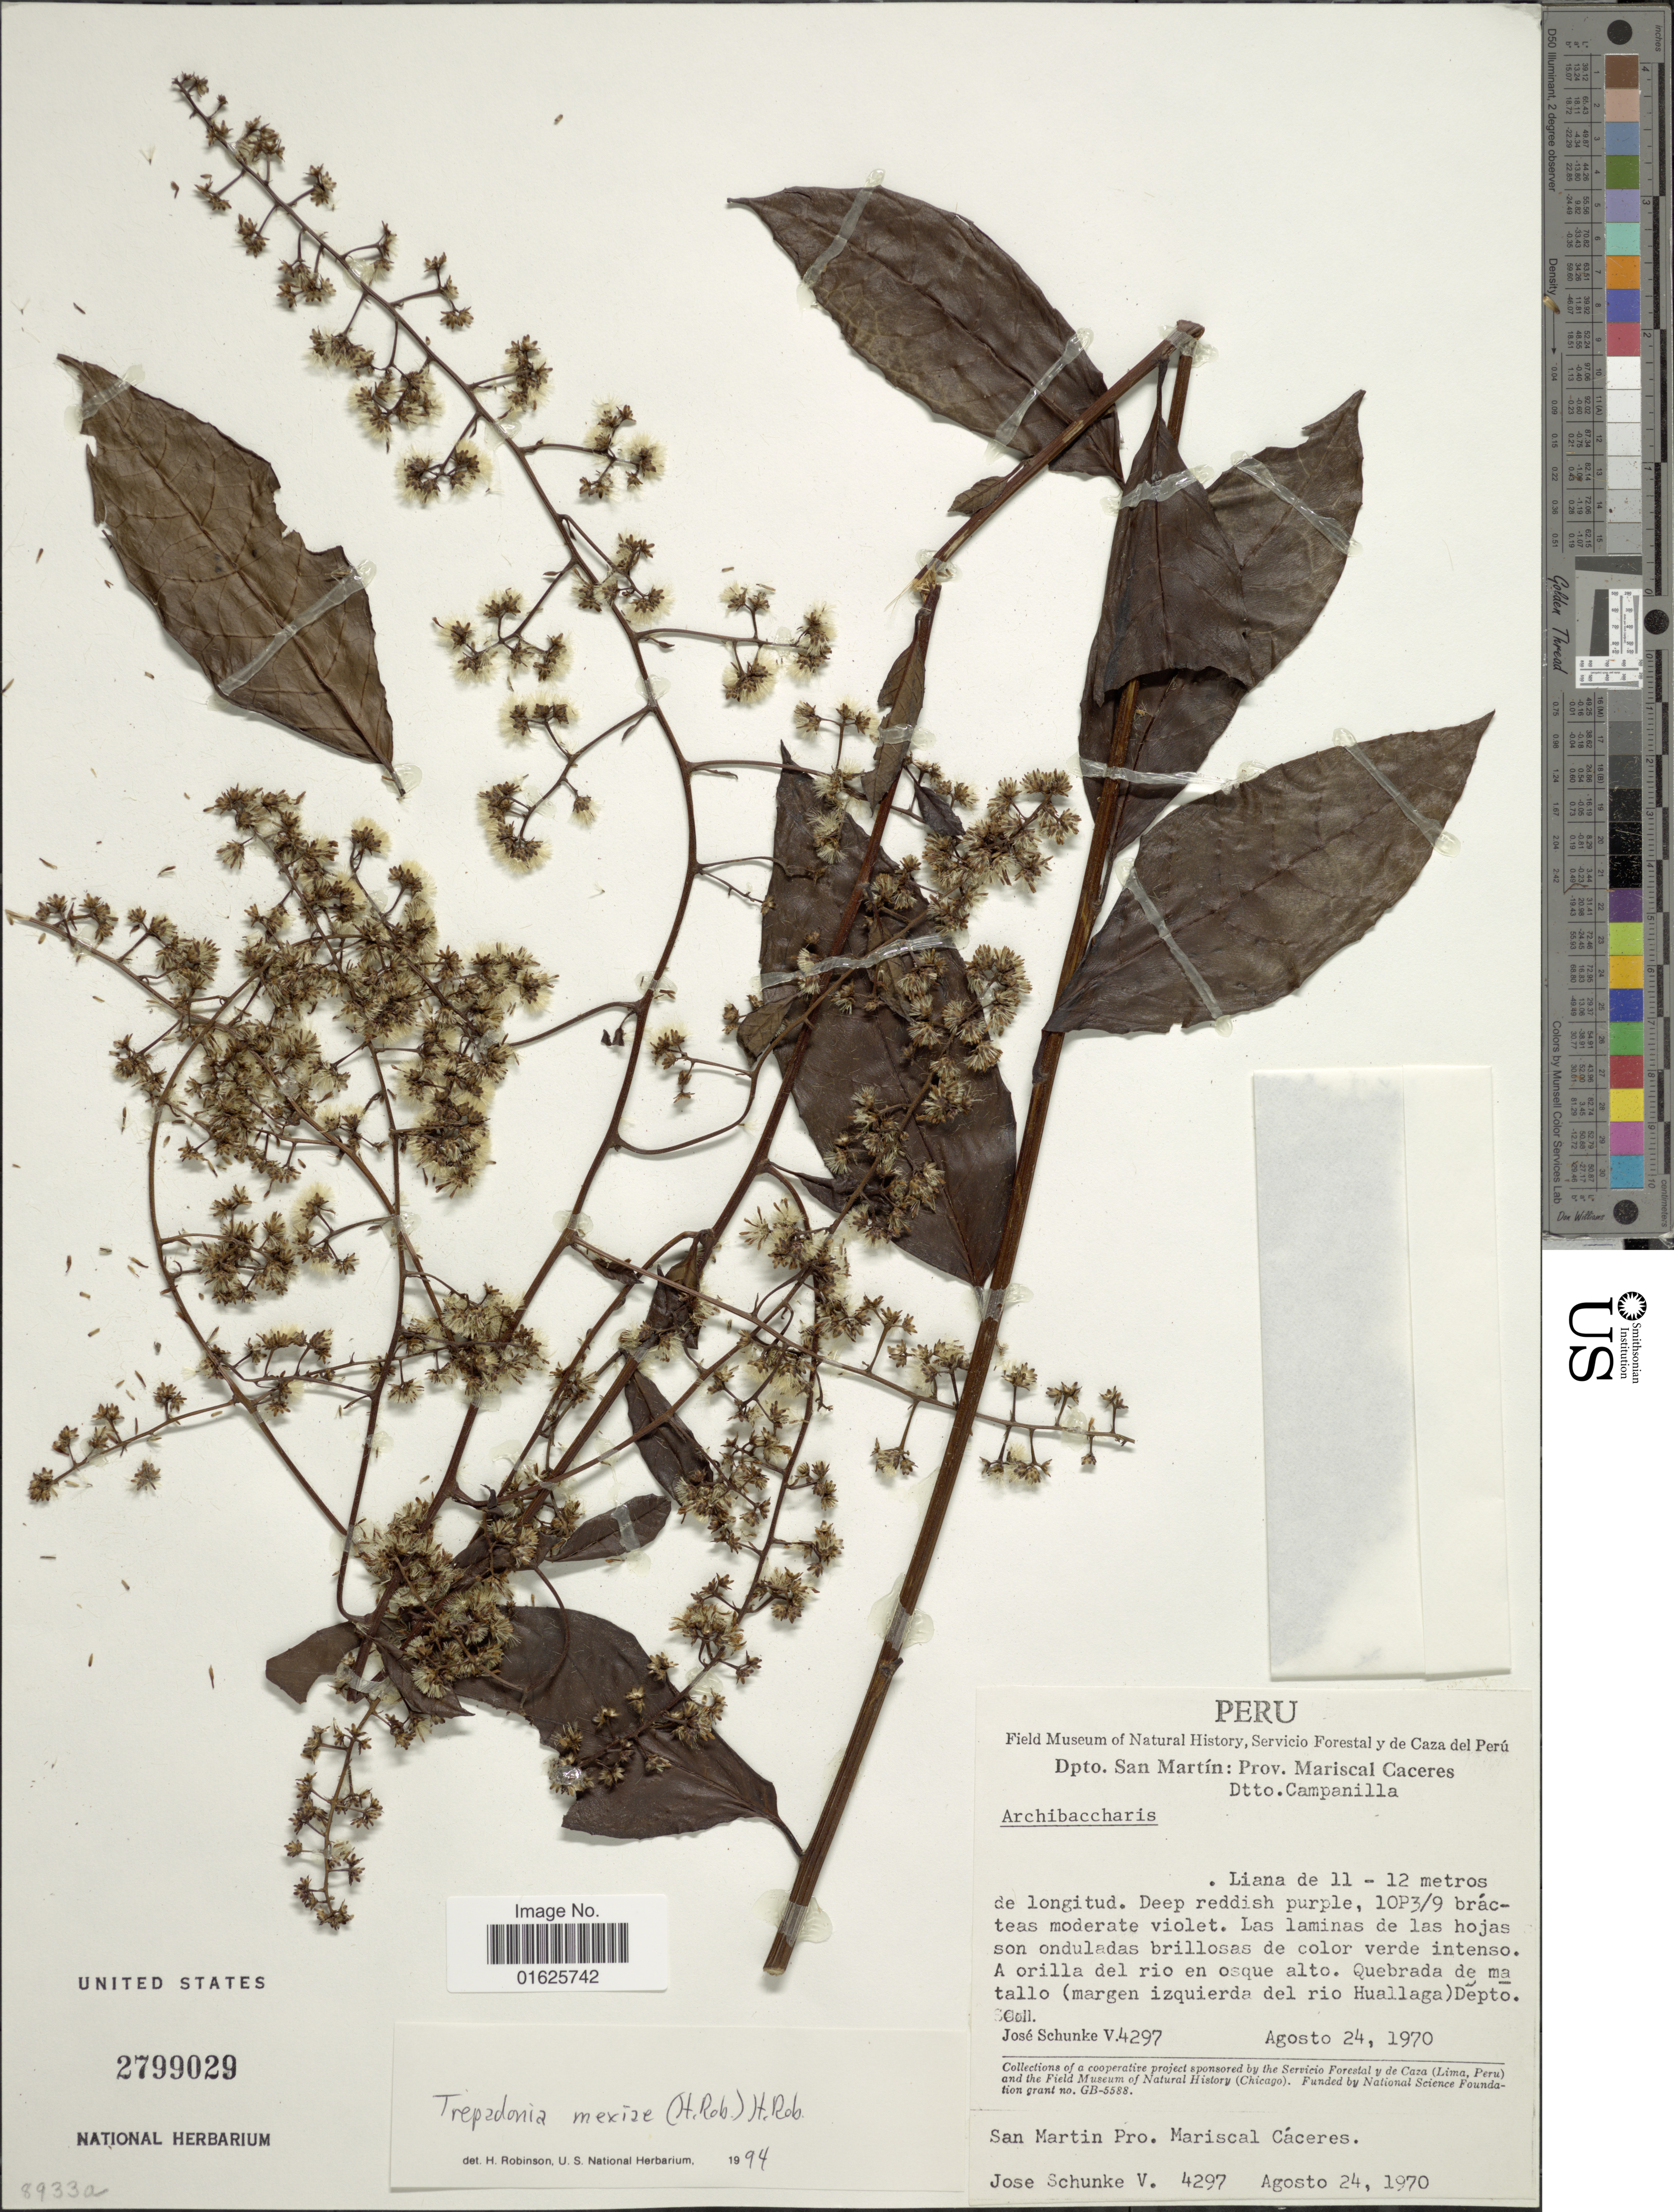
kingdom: Plantae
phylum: Tracheophyta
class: Magnoliopsida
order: Asterales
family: Asteraceae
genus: Trepadonia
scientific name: Trepadonia mexiae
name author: (H. Rob.) H. Rob.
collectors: J. Schunke Vigo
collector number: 4297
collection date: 1970-08-24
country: Peru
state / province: San Martín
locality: Dpto. San Martín: Prov. Marsical Caceres Dtto. Campanilla. Quebrada de matallo (margen izquierda del rio Huallaga) Depto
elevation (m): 11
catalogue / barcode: US 2799029